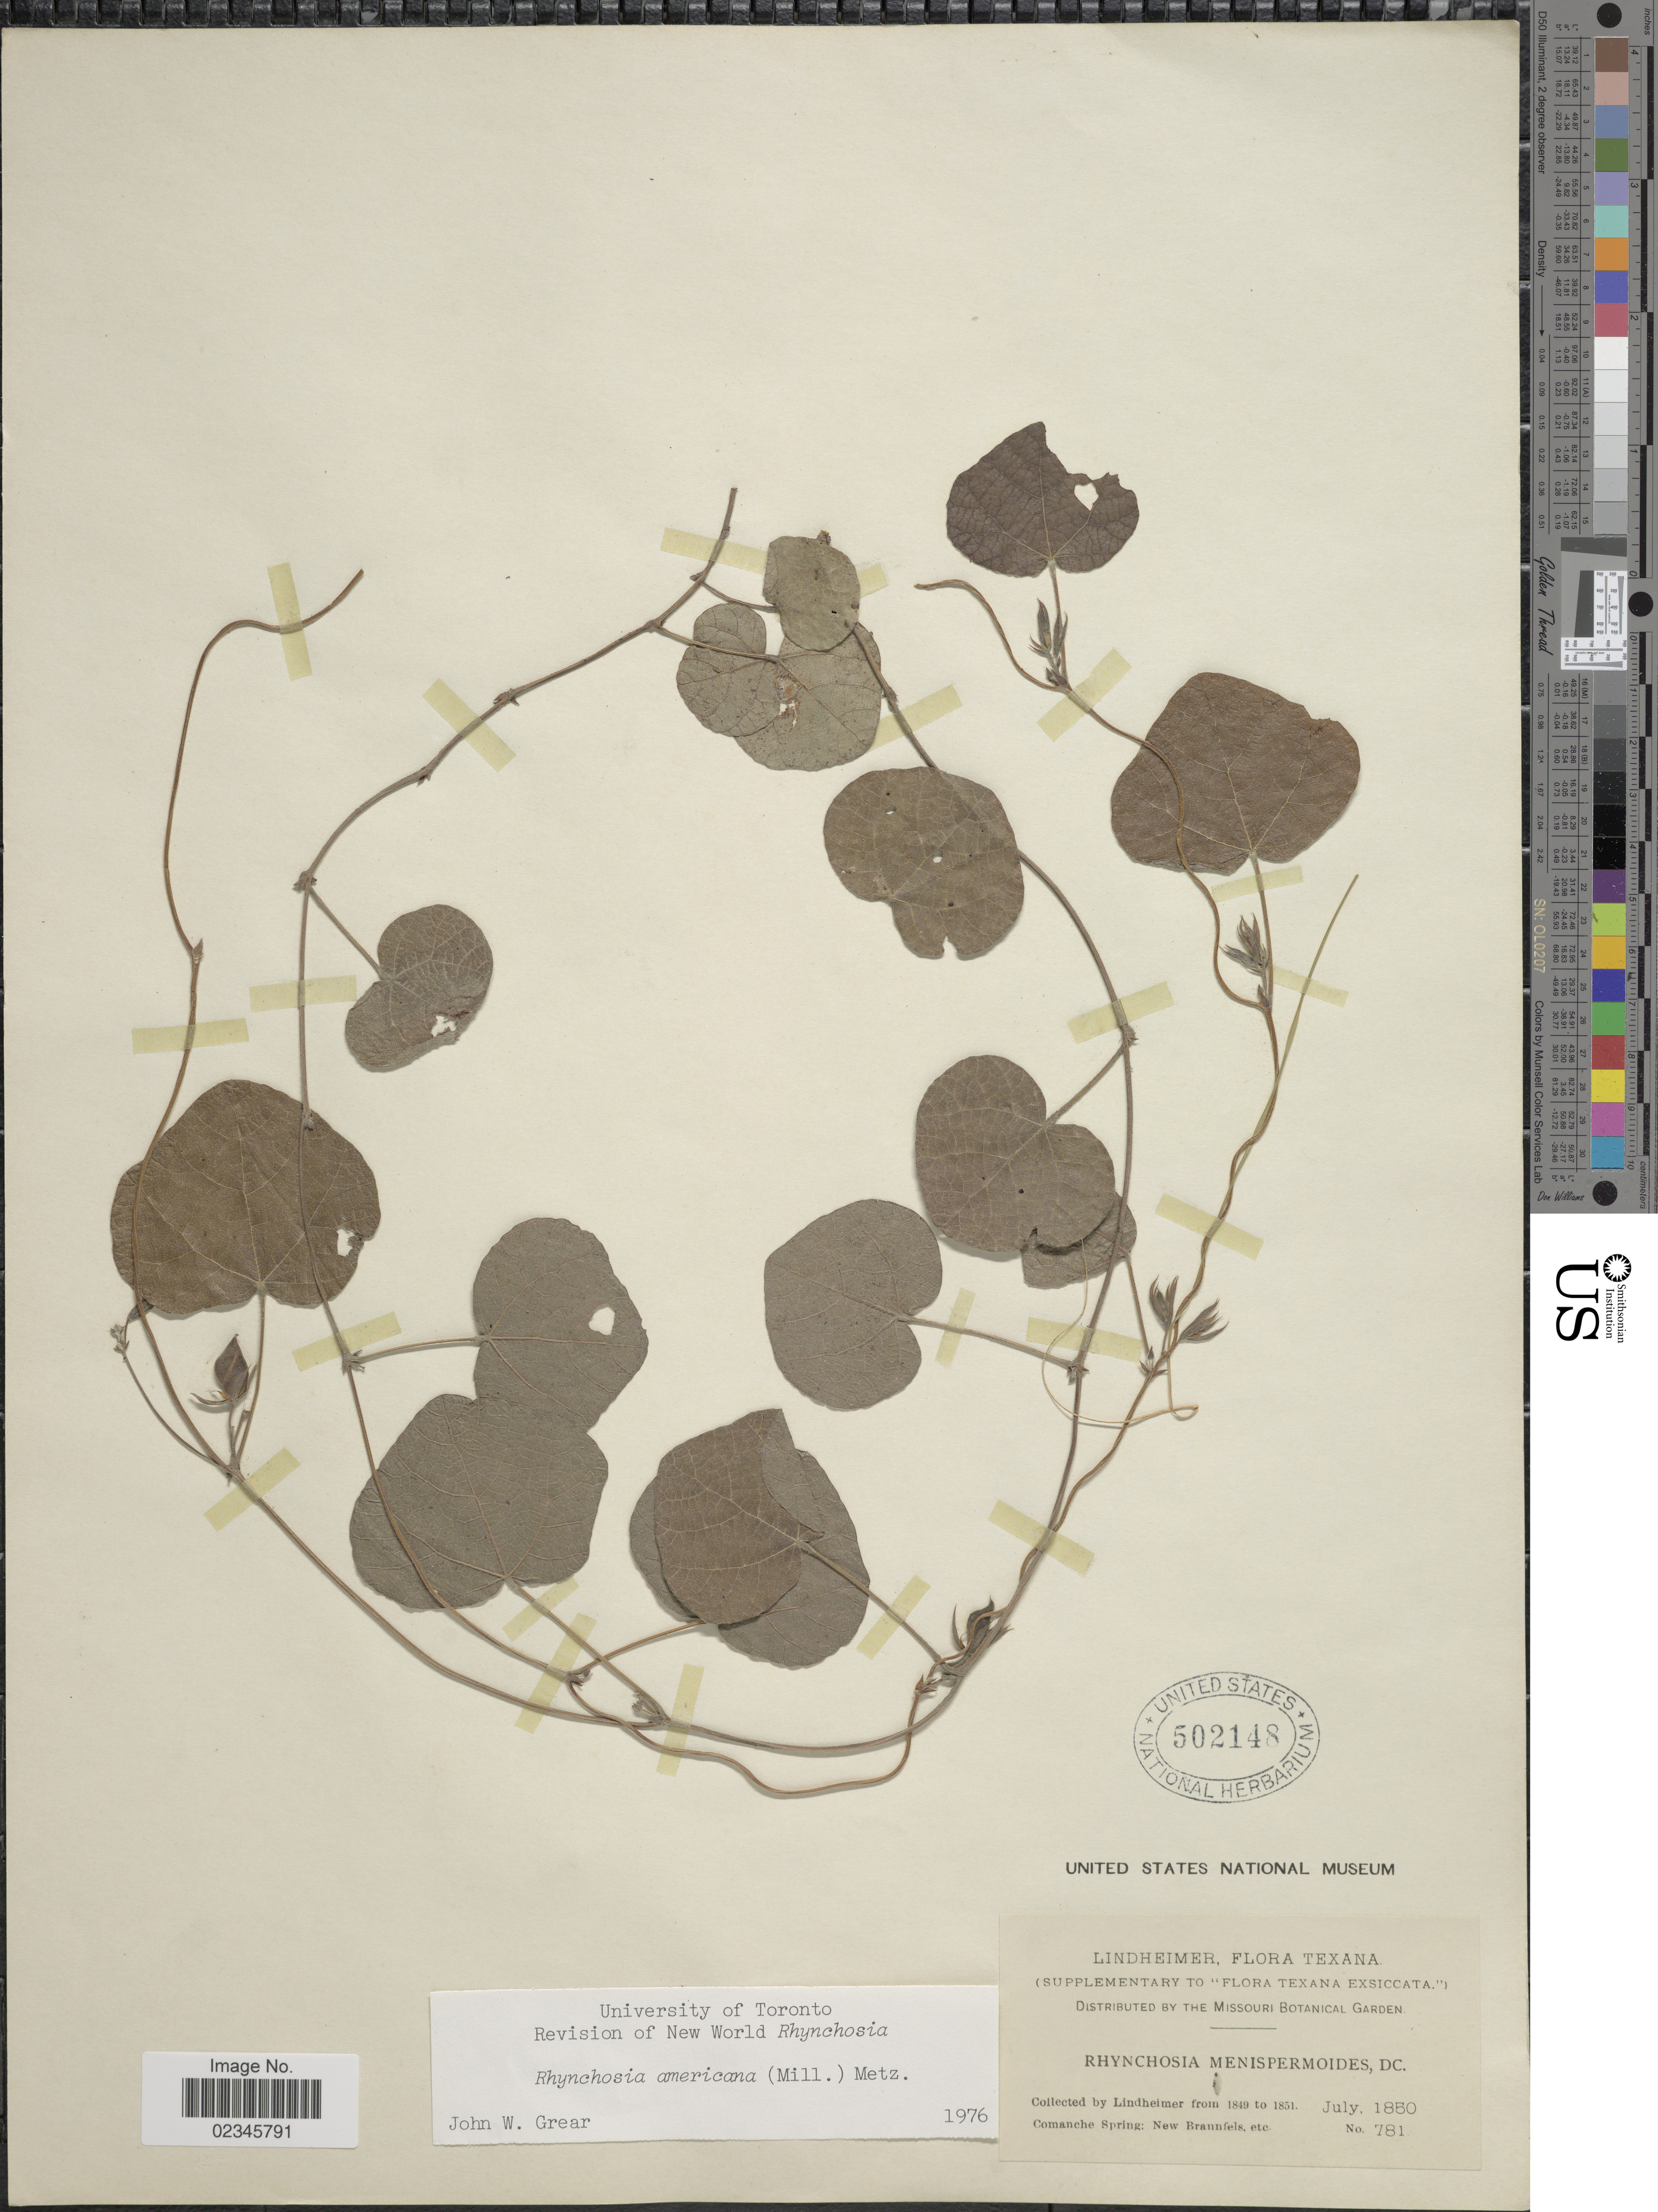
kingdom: Plantae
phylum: Tracheophyta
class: Magnoliopsida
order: Fabales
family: Fabaceae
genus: Rhynchosia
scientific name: Rhynchosia americana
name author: (Mill.) Metz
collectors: -. Lindheimer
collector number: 781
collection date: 1850-07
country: United States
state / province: Texas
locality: Texana, Comanche Spring: New Brannfels, etc.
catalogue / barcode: US 502148